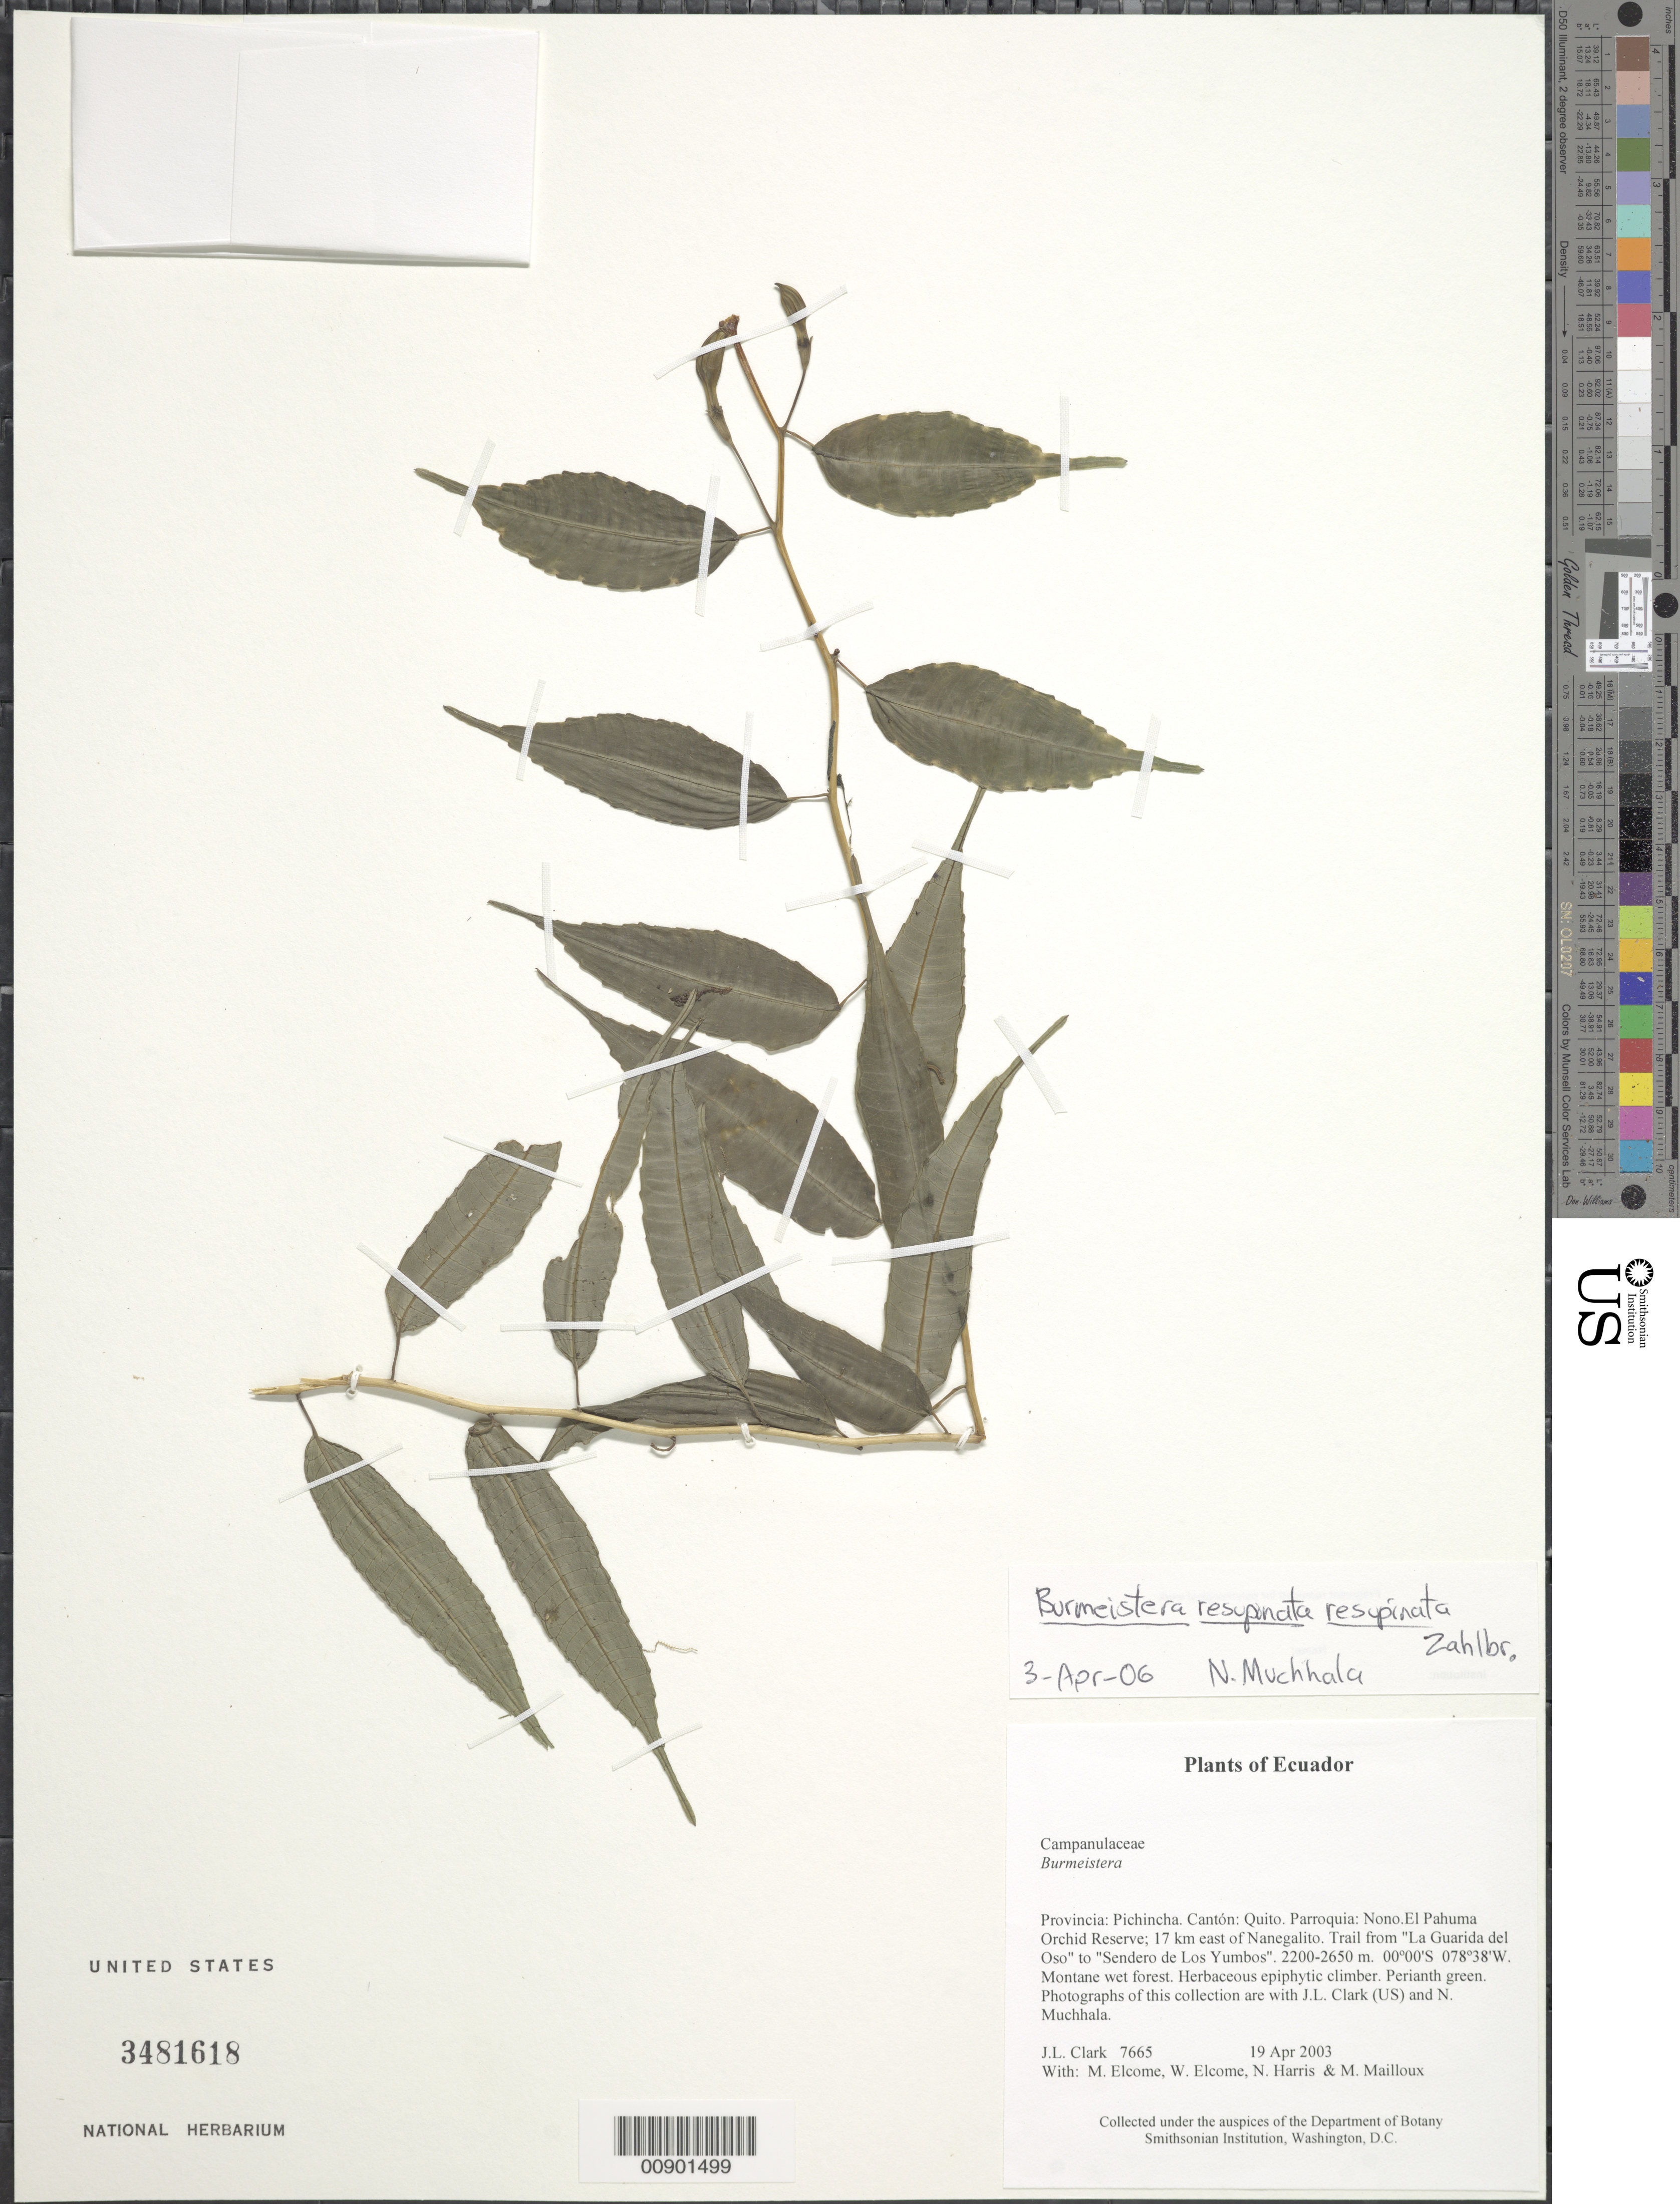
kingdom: Plantae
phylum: Tracheophyta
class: Magnoliopsida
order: Asterales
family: Campanulaceae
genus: Burmeistera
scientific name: Burmeistera resupinata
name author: Zahlbr.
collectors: J. L. Clark, M. Elcome, W. Elcome, N. Harris & M. Mailloux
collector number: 07665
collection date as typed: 19 Apr 2003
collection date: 2003-04-19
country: Ecuador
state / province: Pichincha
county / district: Quito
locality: Parroquia: Nono.El Pahuma Orchid Reserve; 17 km east of Nanegalito. Trail from "La Guarida del Oso" to "Sendero de Los Yumbos"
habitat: Montane wet forest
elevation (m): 2200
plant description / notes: QCNE, US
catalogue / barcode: US 3481618